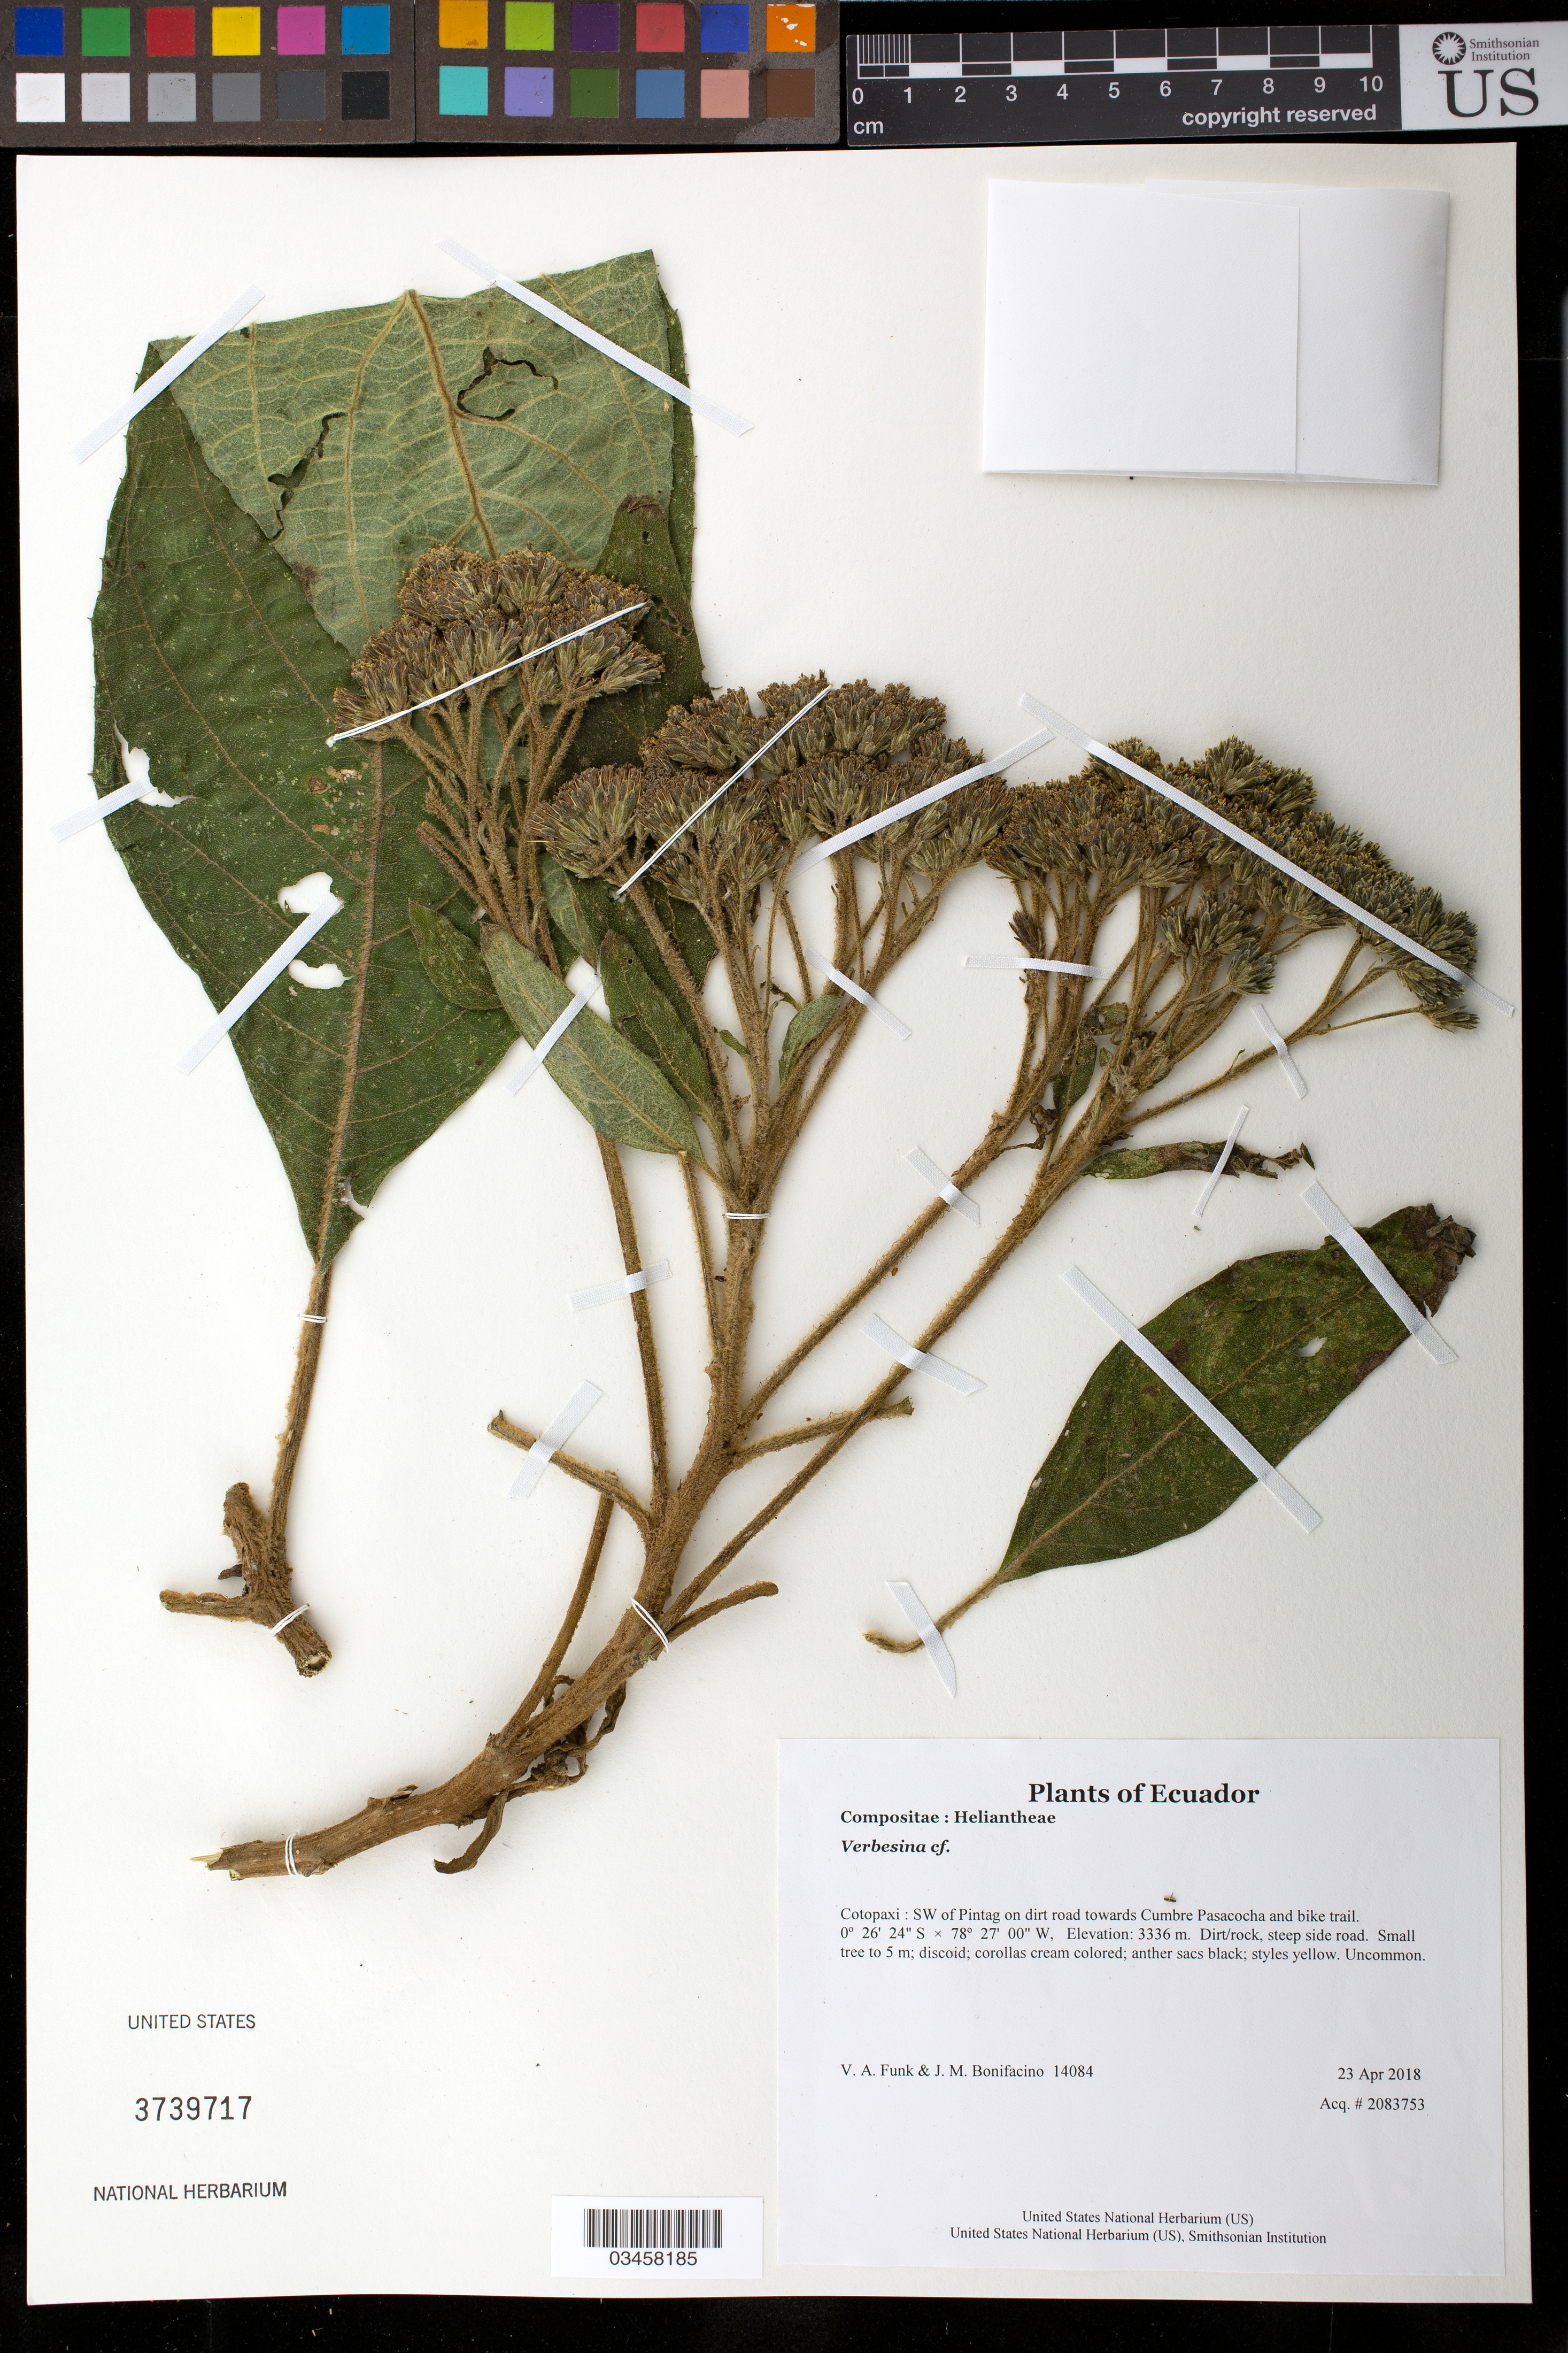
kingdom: Plantae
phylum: Tracheophyta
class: Magnoliopsida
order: Asterales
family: Asteraceae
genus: Verbesina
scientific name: Verbesina sp.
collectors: V. Funk & M. Bonifacino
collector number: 14084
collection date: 2018-04-23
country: Ecuador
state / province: Cotopaxi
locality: SW of Pintag on dirt road towards Cumbre Pasacocha and bike trail.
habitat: Dirt/rock, steep side road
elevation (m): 3336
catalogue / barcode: US 3739717